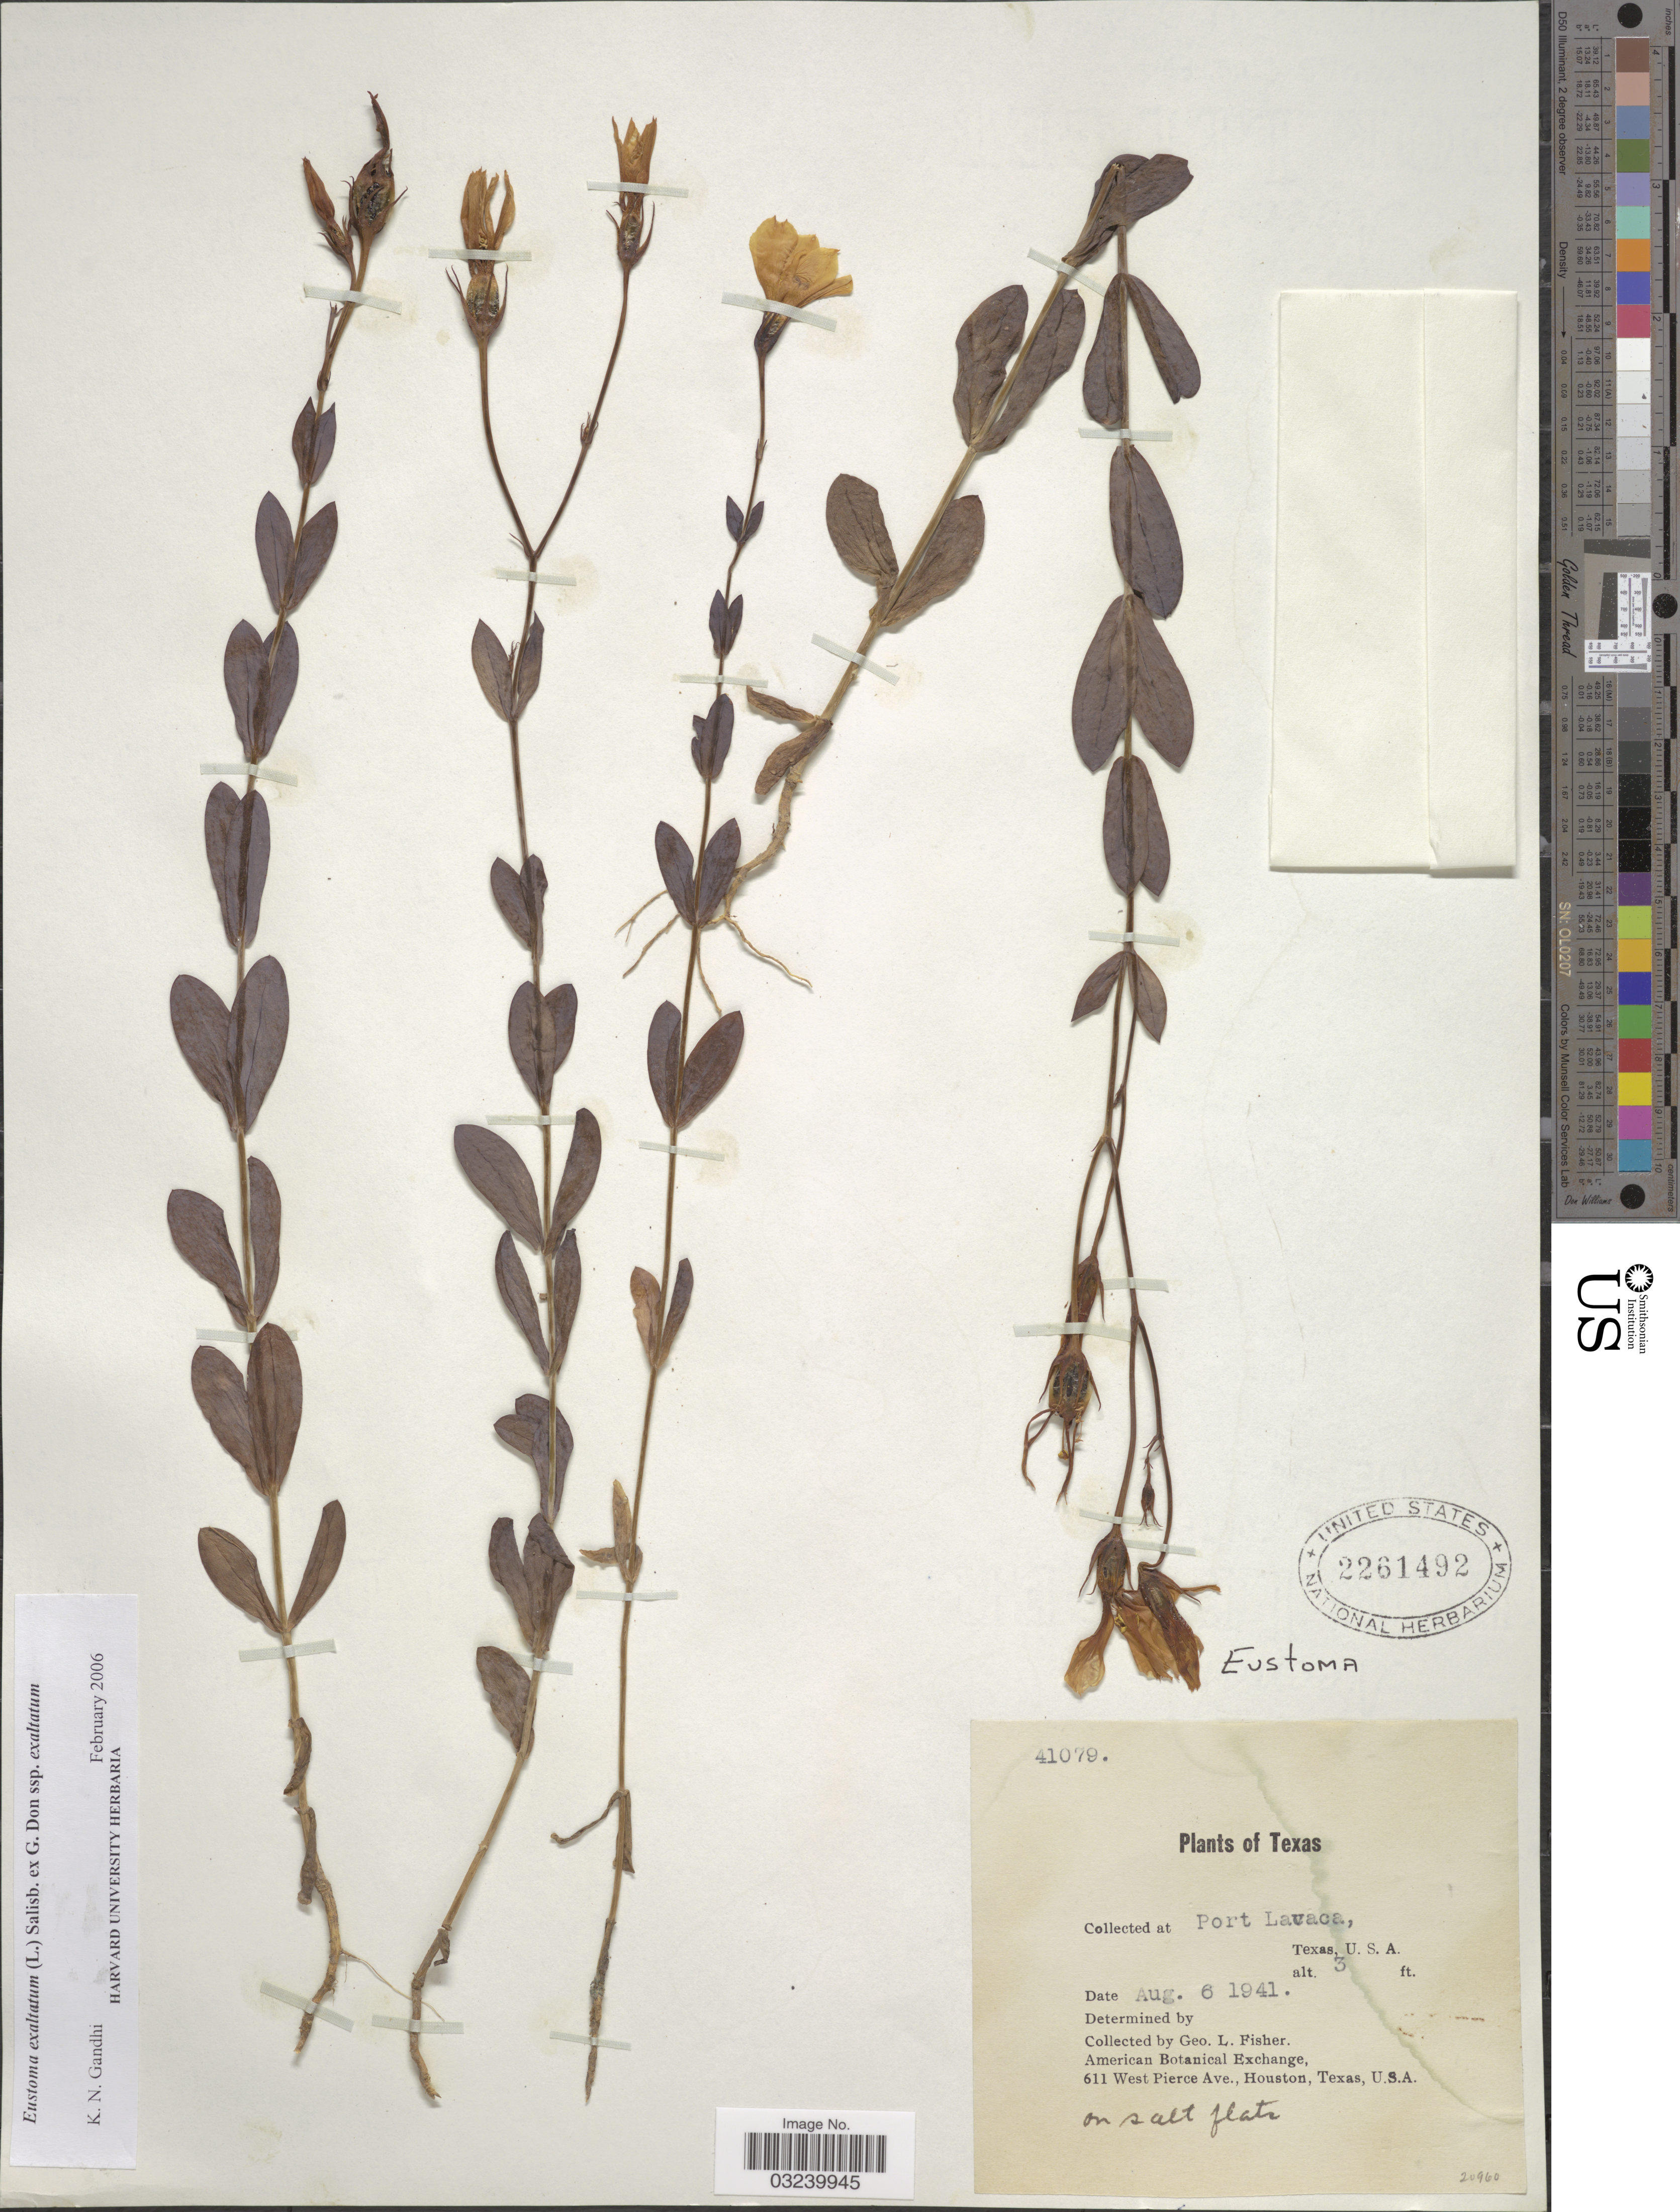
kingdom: Plantae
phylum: Tracheophyta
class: Magnoliopsida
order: Gentianales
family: Gentianaceae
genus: Eustoma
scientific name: Eustoma exaltatum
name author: (L.) Salisb. ex Don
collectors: G. L. Fisher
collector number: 41079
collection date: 1941-08-06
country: United States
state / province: Texas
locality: Port Lavaca, Texas.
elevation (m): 1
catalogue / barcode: US 2261492